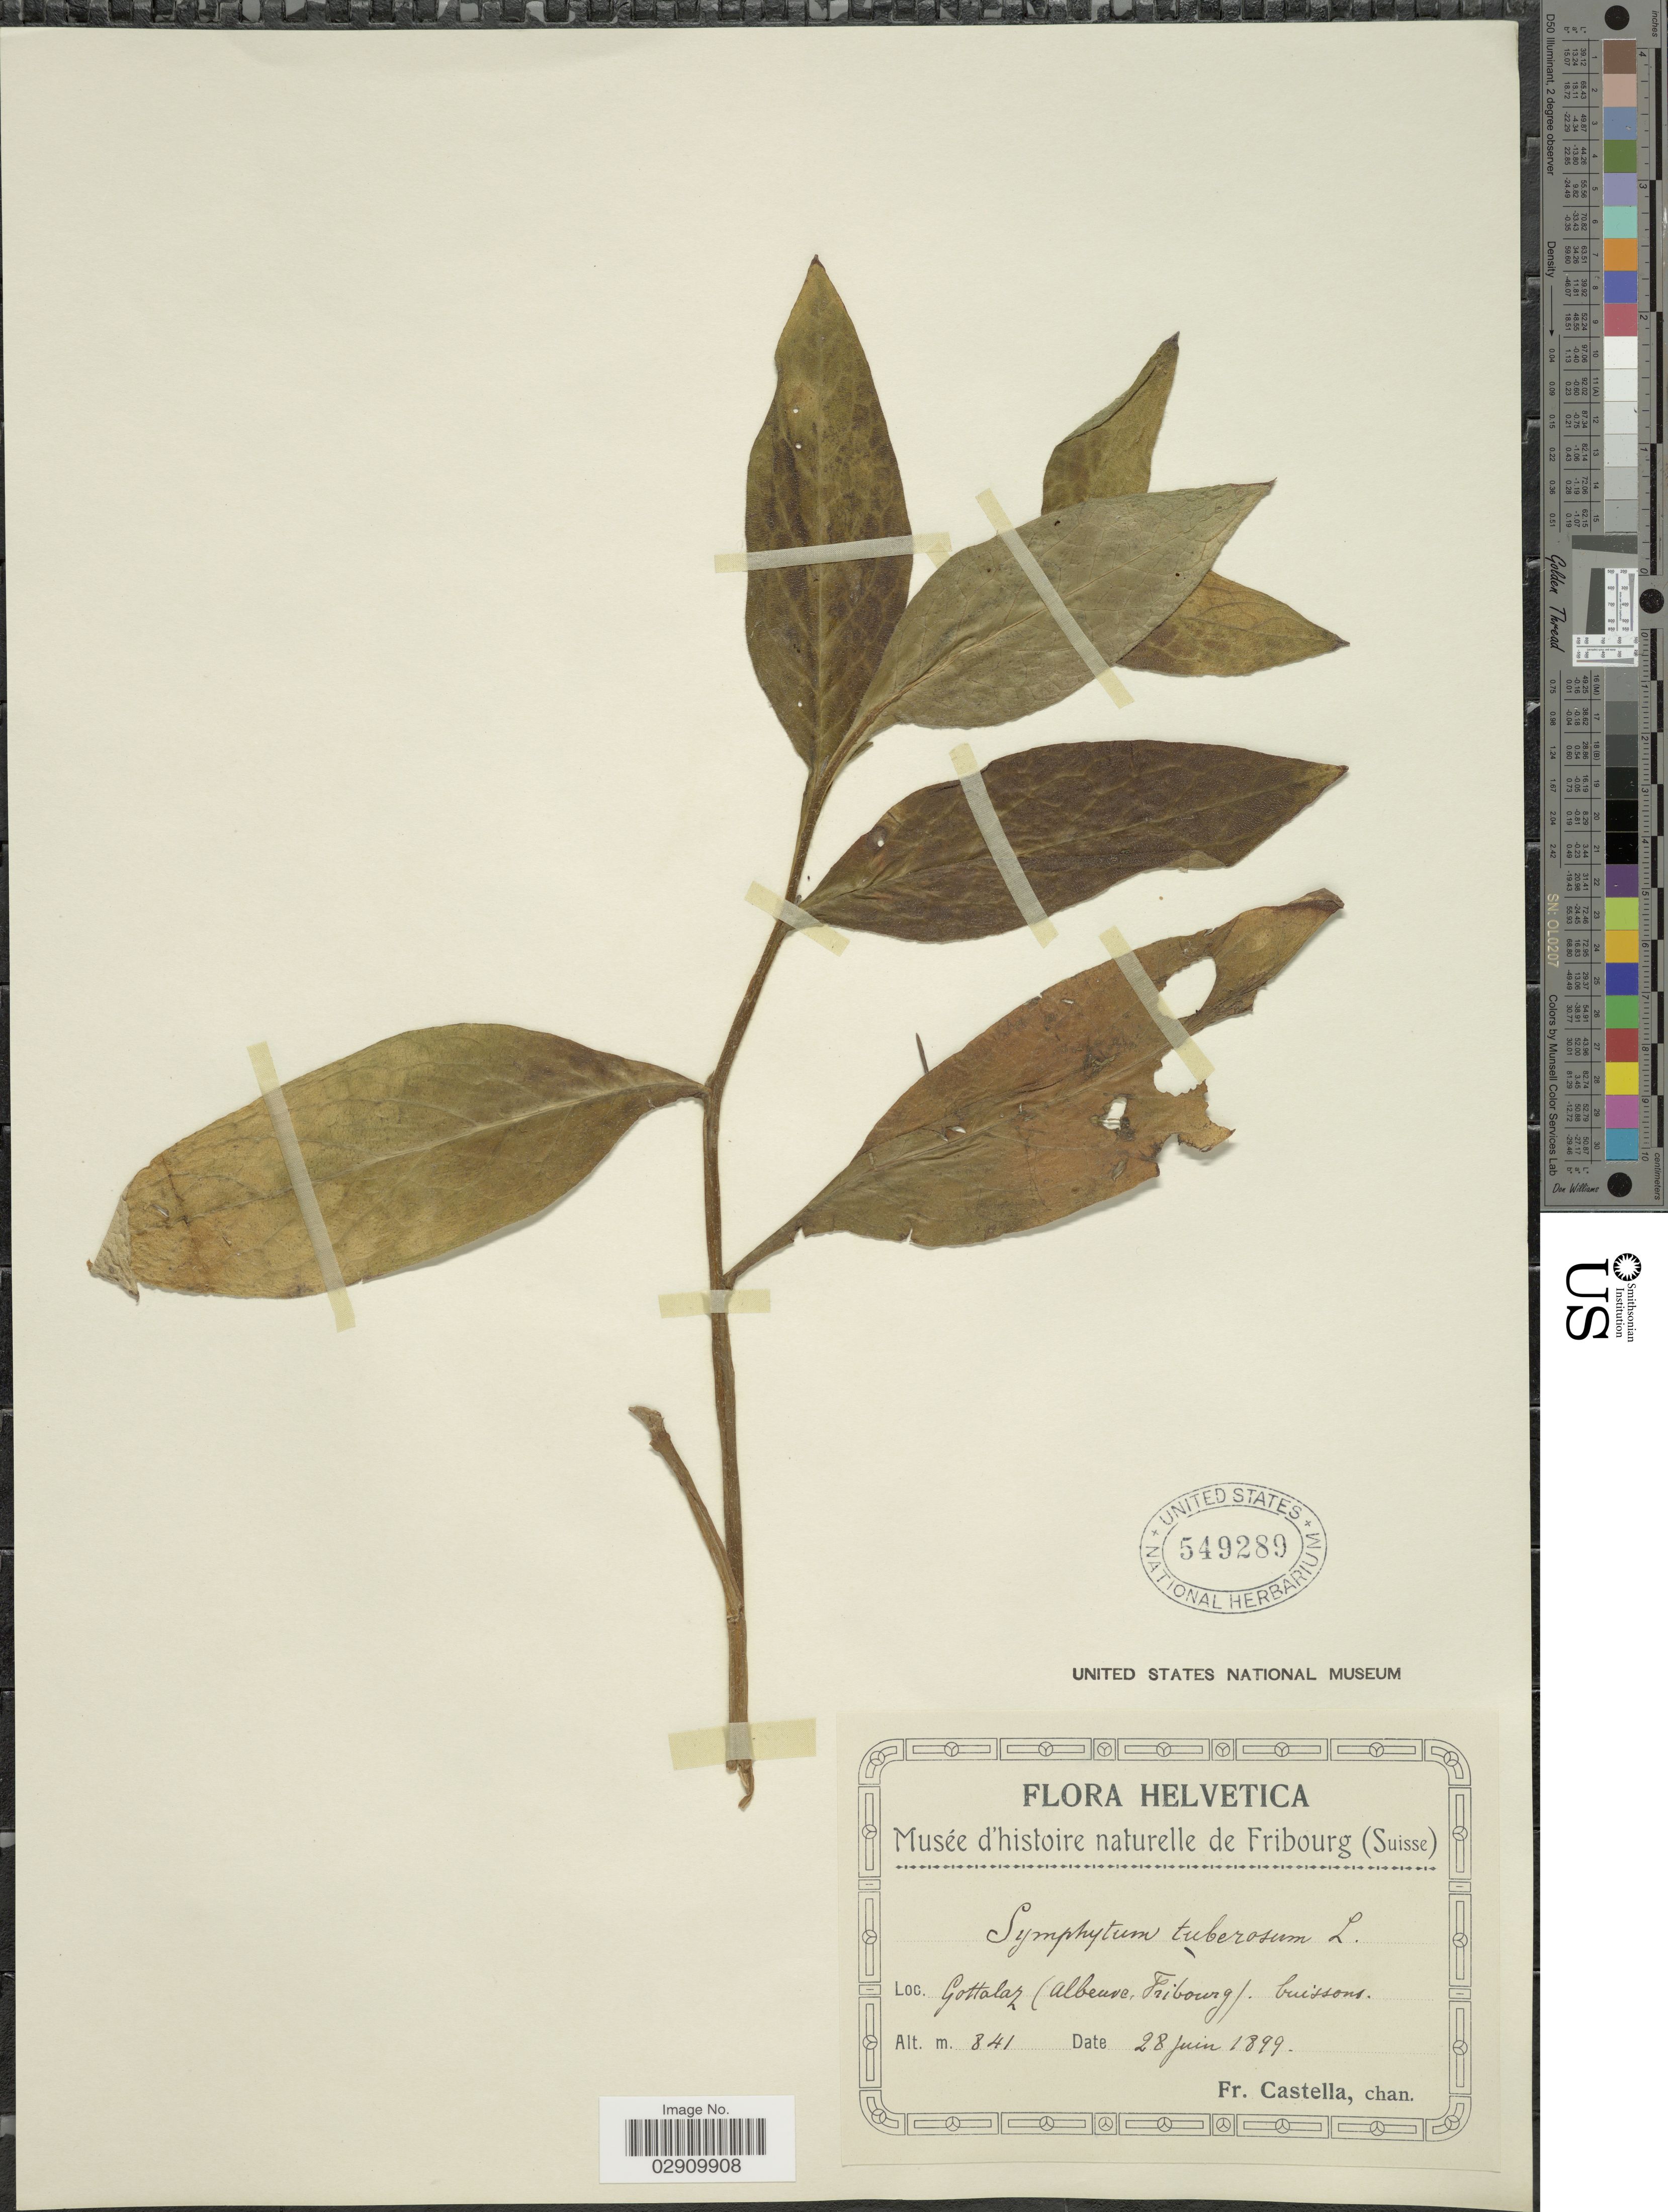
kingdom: Plantae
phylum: Tracheophyta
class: Magnoliopsida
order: Boraginales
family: Boraginaceae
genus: Symphytum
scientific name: Symphytum tuberosum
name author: L.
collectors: Fr. Castella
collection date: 1899-06-28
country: Switzerland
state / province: Fribourg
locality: Gottalaz (Albeuve, Fribourg/buissons).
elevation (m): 841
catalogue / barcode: US 549289